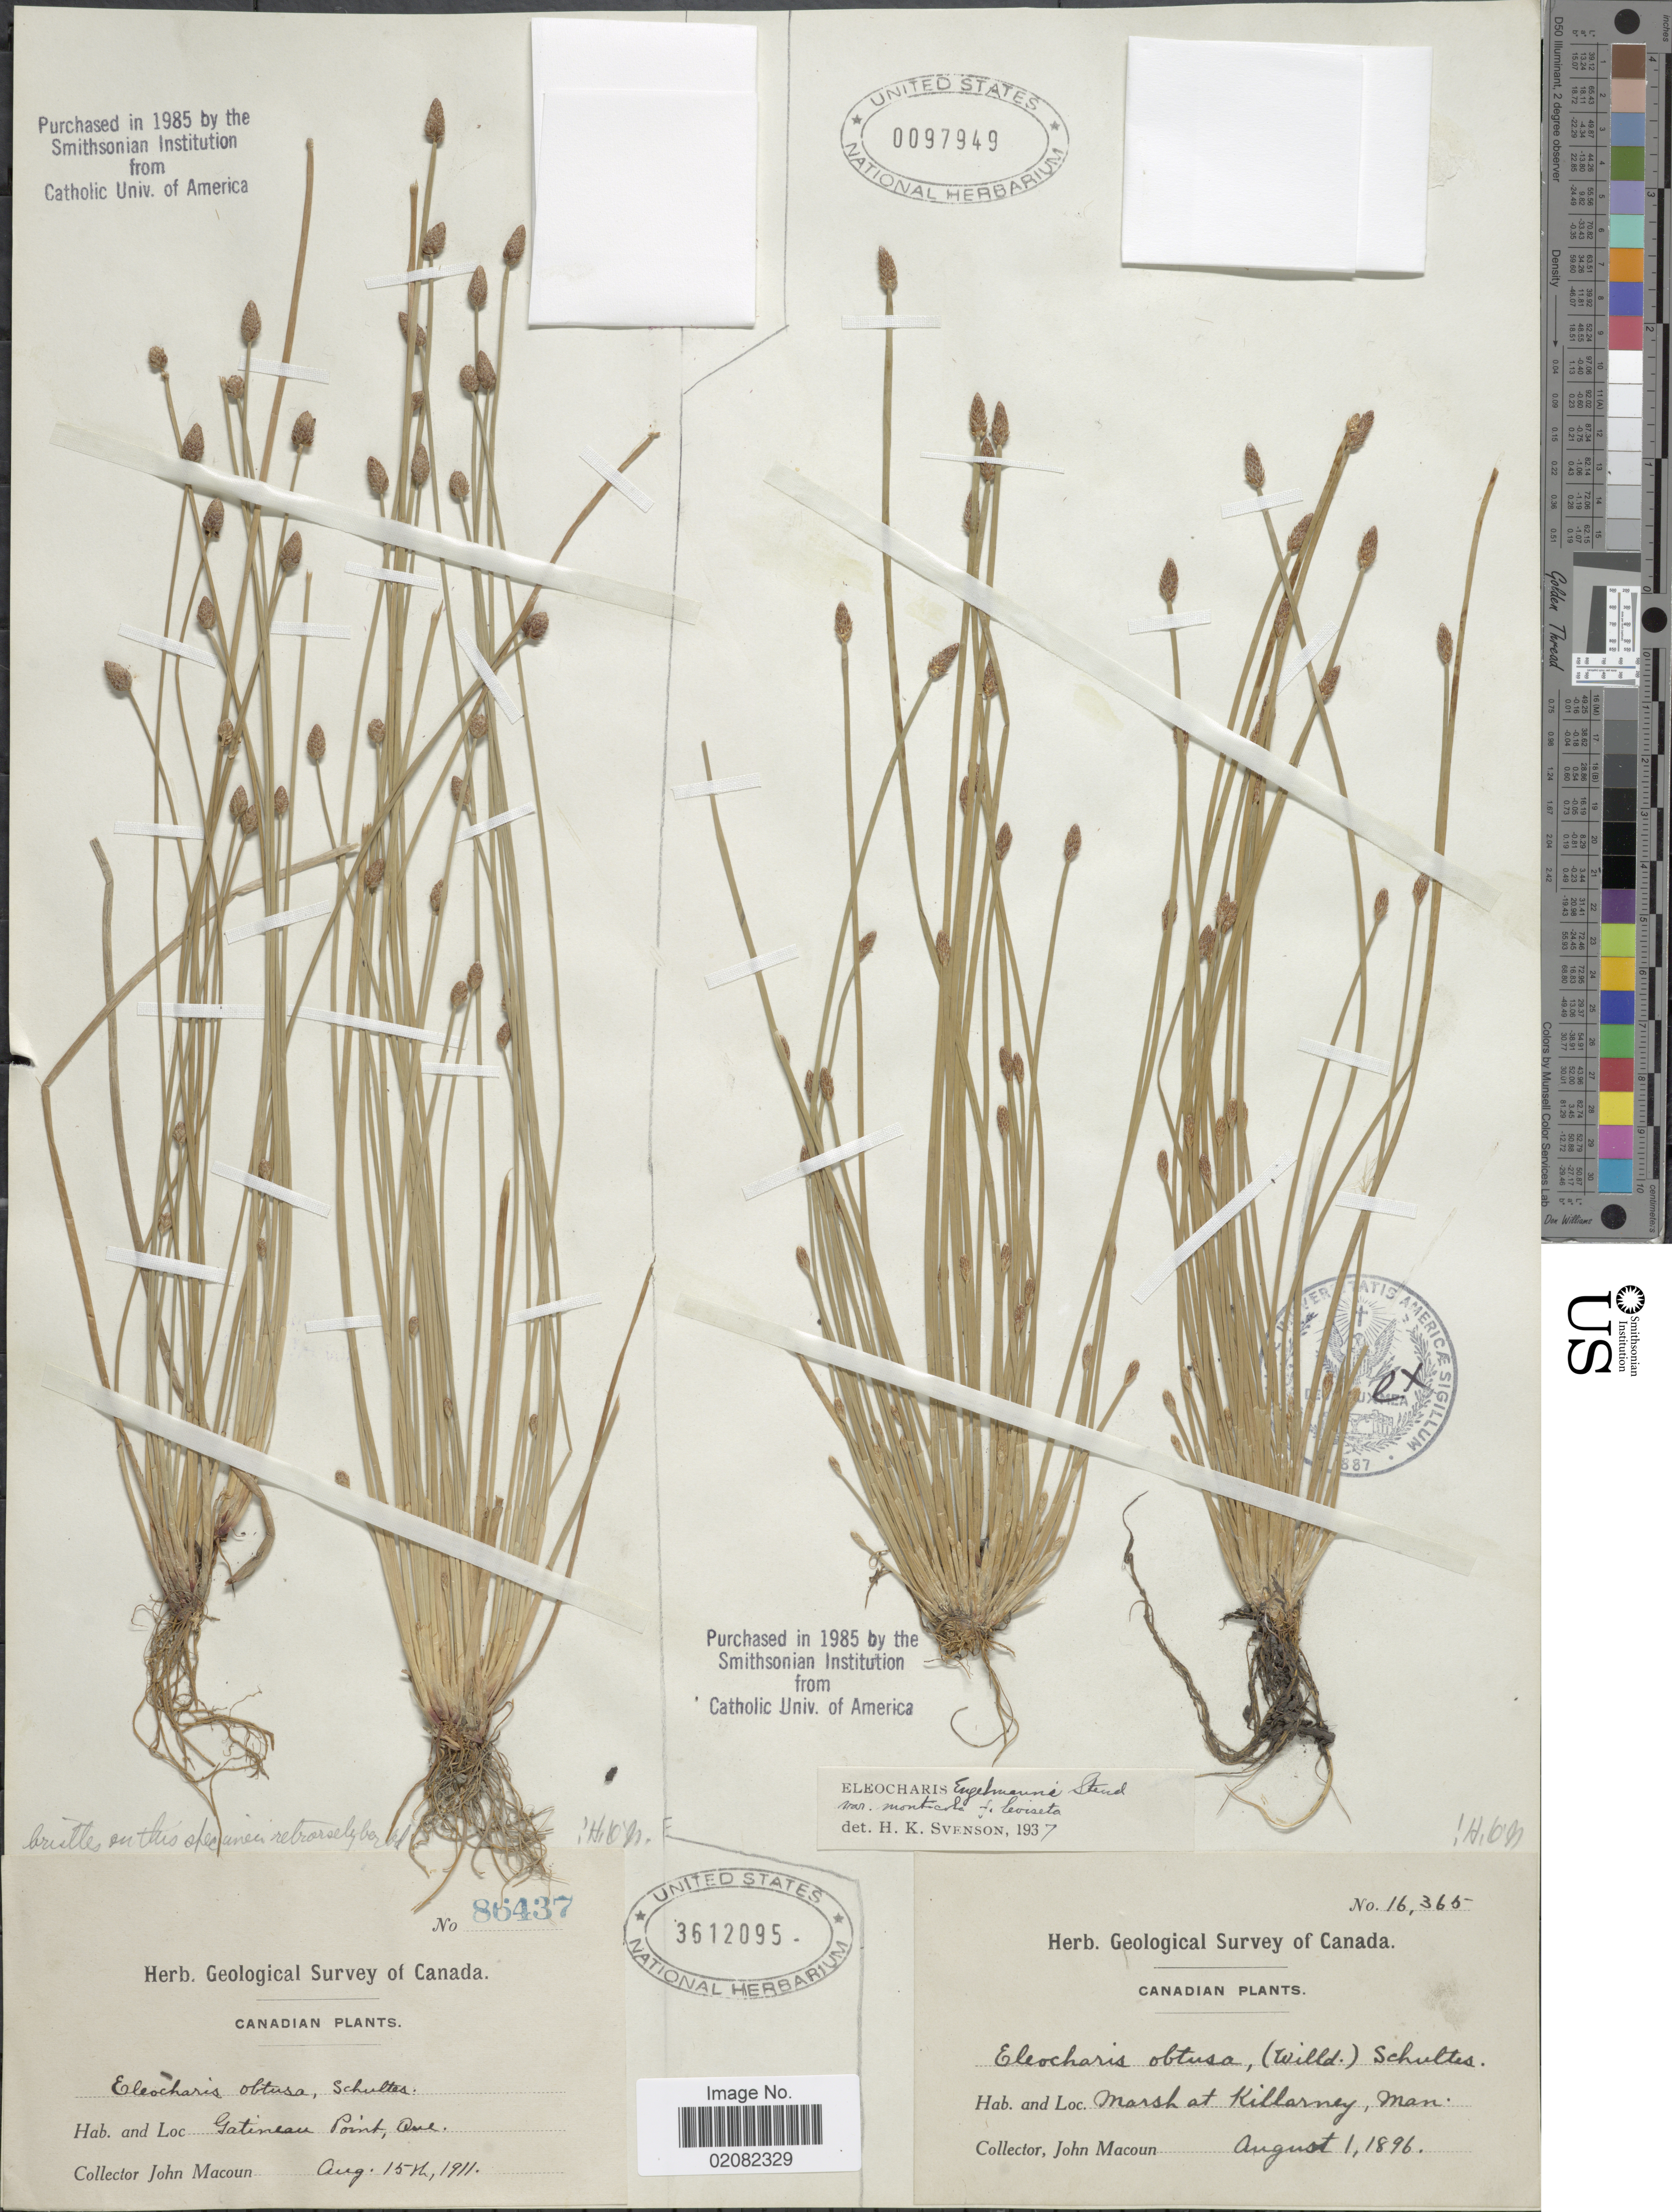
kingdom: Plantae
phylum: Tracheophyta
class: Liliopsida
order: Poales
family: Cyperaceae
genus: Eleocharis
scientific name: Eleocharis engelmannii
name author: Steud.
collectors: J. Macoun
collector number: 16365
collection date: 1896-08-01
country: Canada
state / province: Manitoba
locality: Marsh at Kiblarney, Man.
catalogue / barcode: US 97949-2